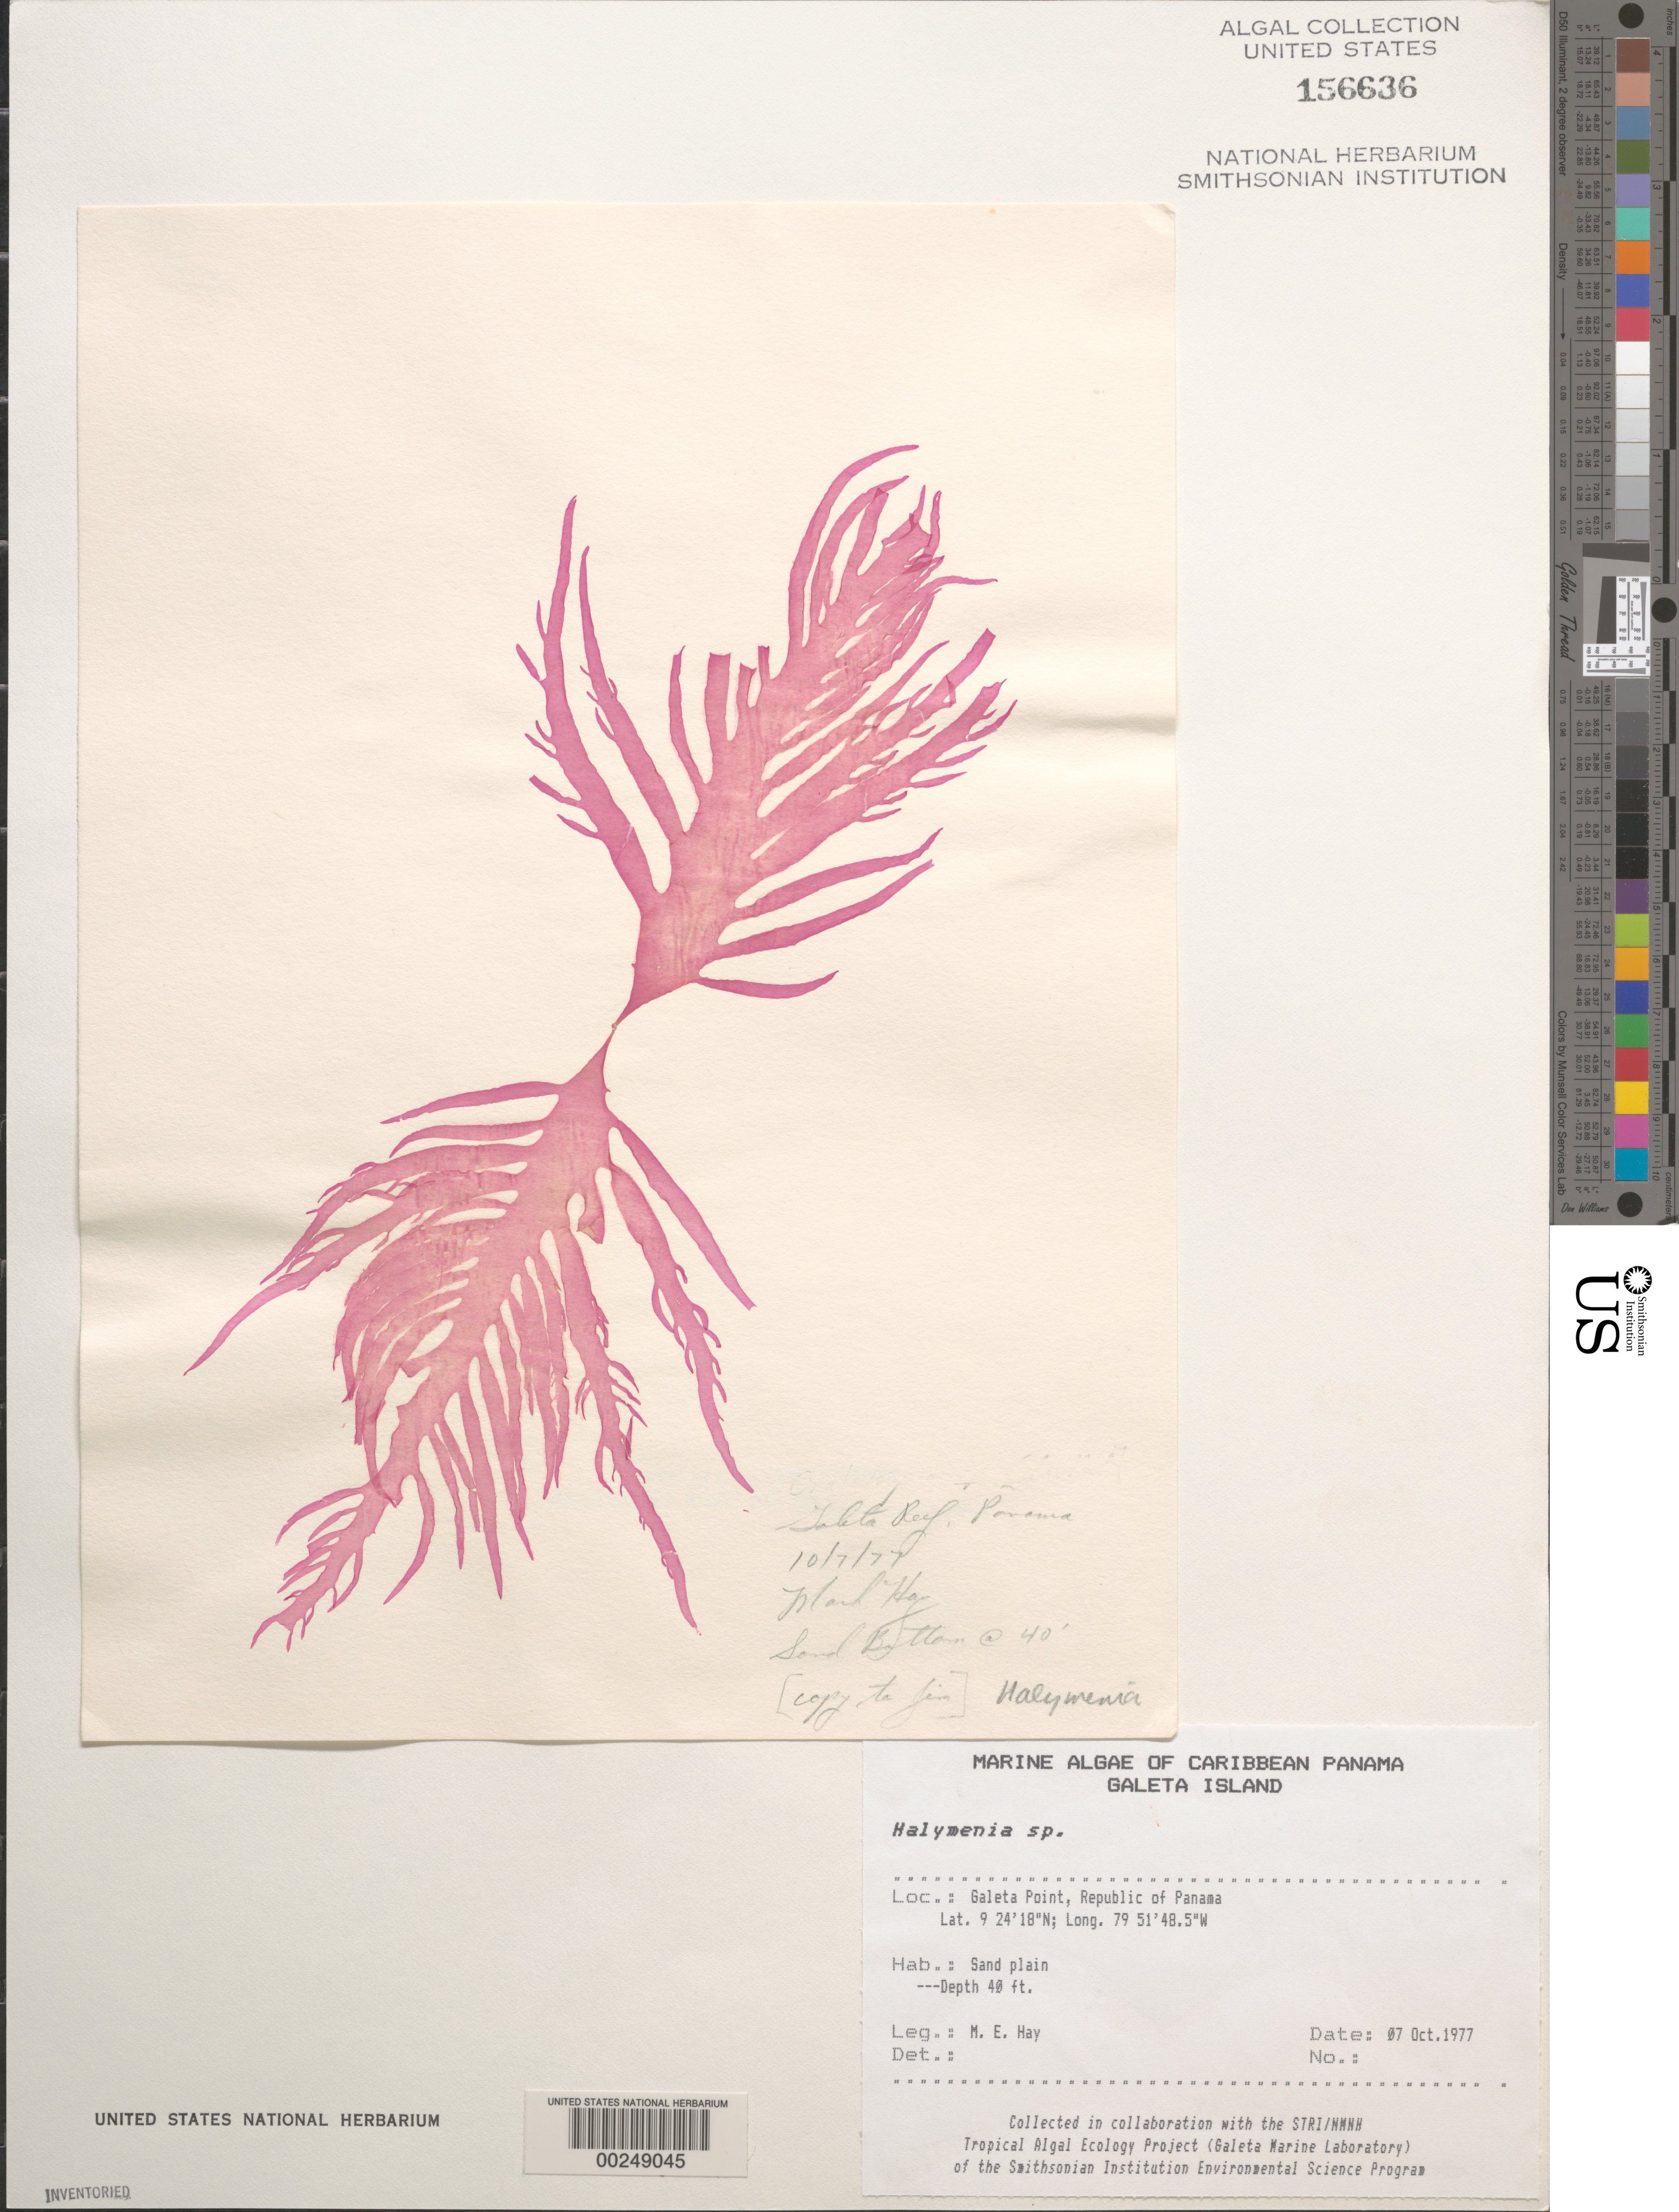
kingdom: Plantae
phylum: Rhodophyta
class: Florideophyceae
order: Halymeniales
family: Halymeniaceae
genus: Halymenia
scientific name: Halymenia sp.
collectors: M. E. Hay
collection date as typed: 07 Oct 1977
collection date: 1977-10-07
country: Panama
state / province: Colón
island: Galeta Island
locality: Galeta Point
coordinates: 9 24' 18" N, 79 51' 48.5" W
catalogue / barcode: US 156636